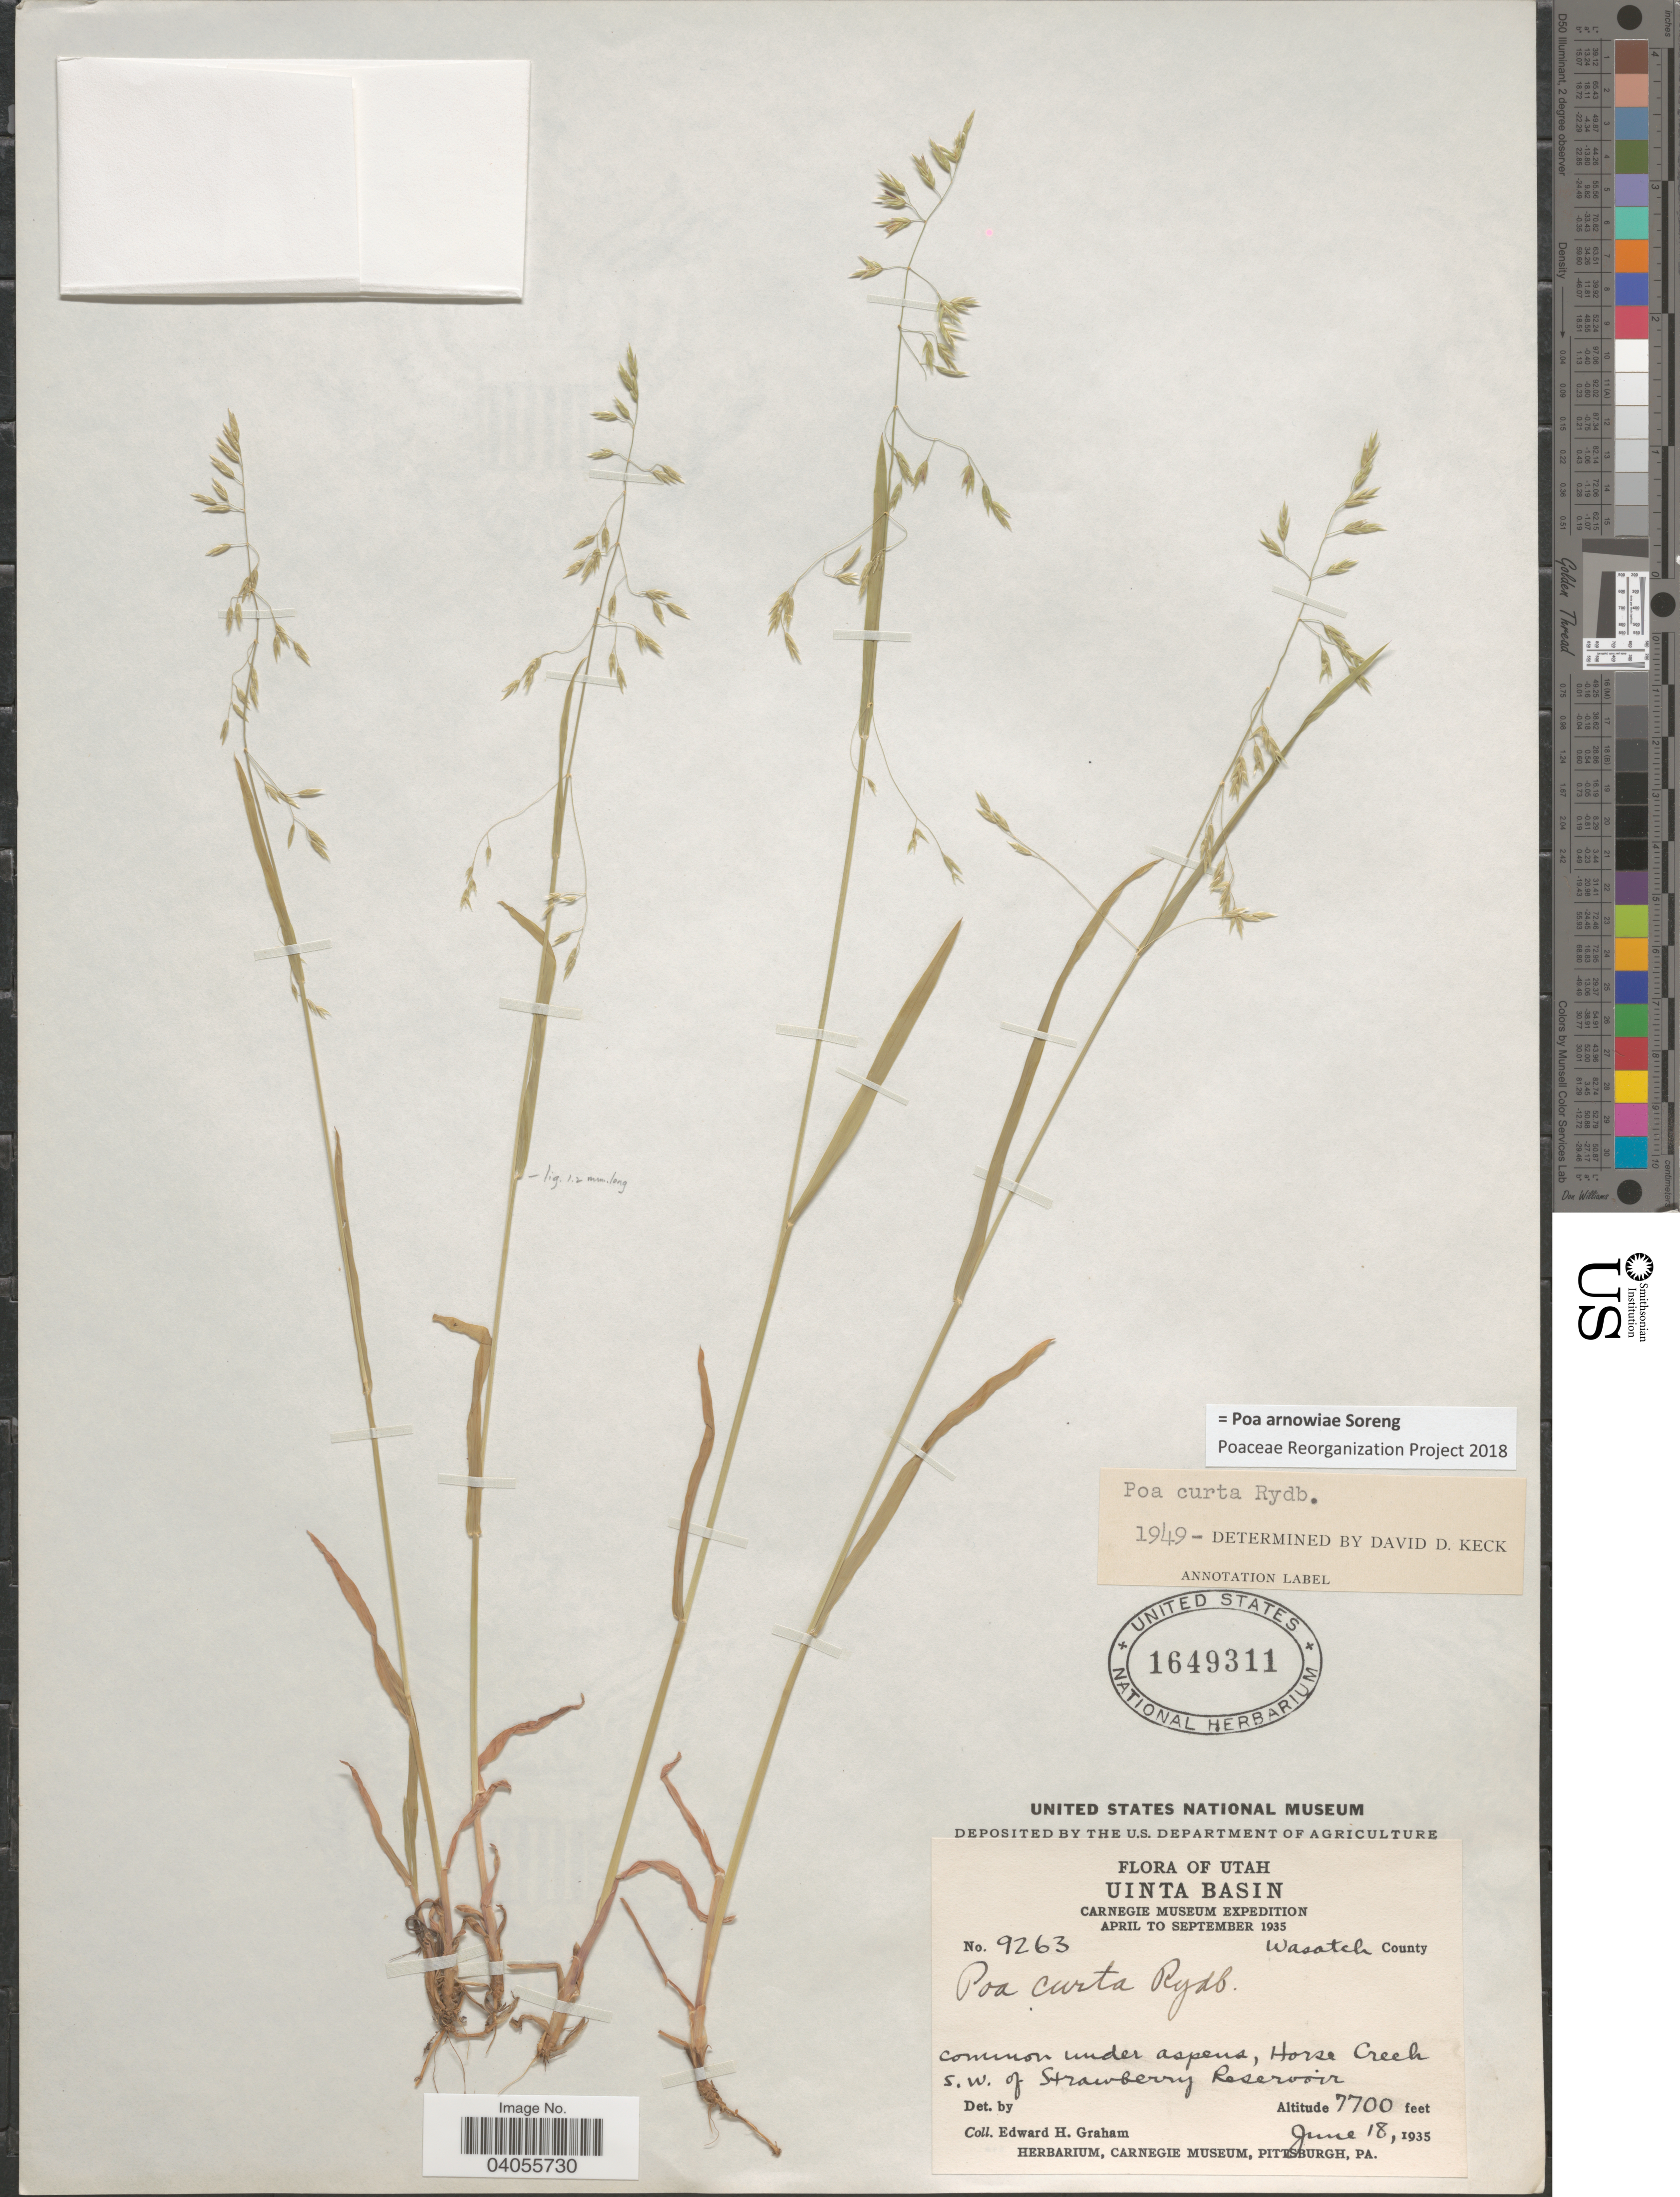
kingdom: Plantae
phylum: Tracheophyta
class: Liliopsida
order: Poales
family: Poaceae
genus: Poa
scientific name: Poa arnowiae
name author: Soreng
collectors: E. H. Graham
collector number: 9263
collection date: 1935-06-18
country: United States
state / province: Utah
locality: Uinta Basin. Wasatch County. Common under aspens, Horse Creek. S.W. of Strawberry Reservoir.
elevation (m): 2347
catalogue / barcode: US 1649311